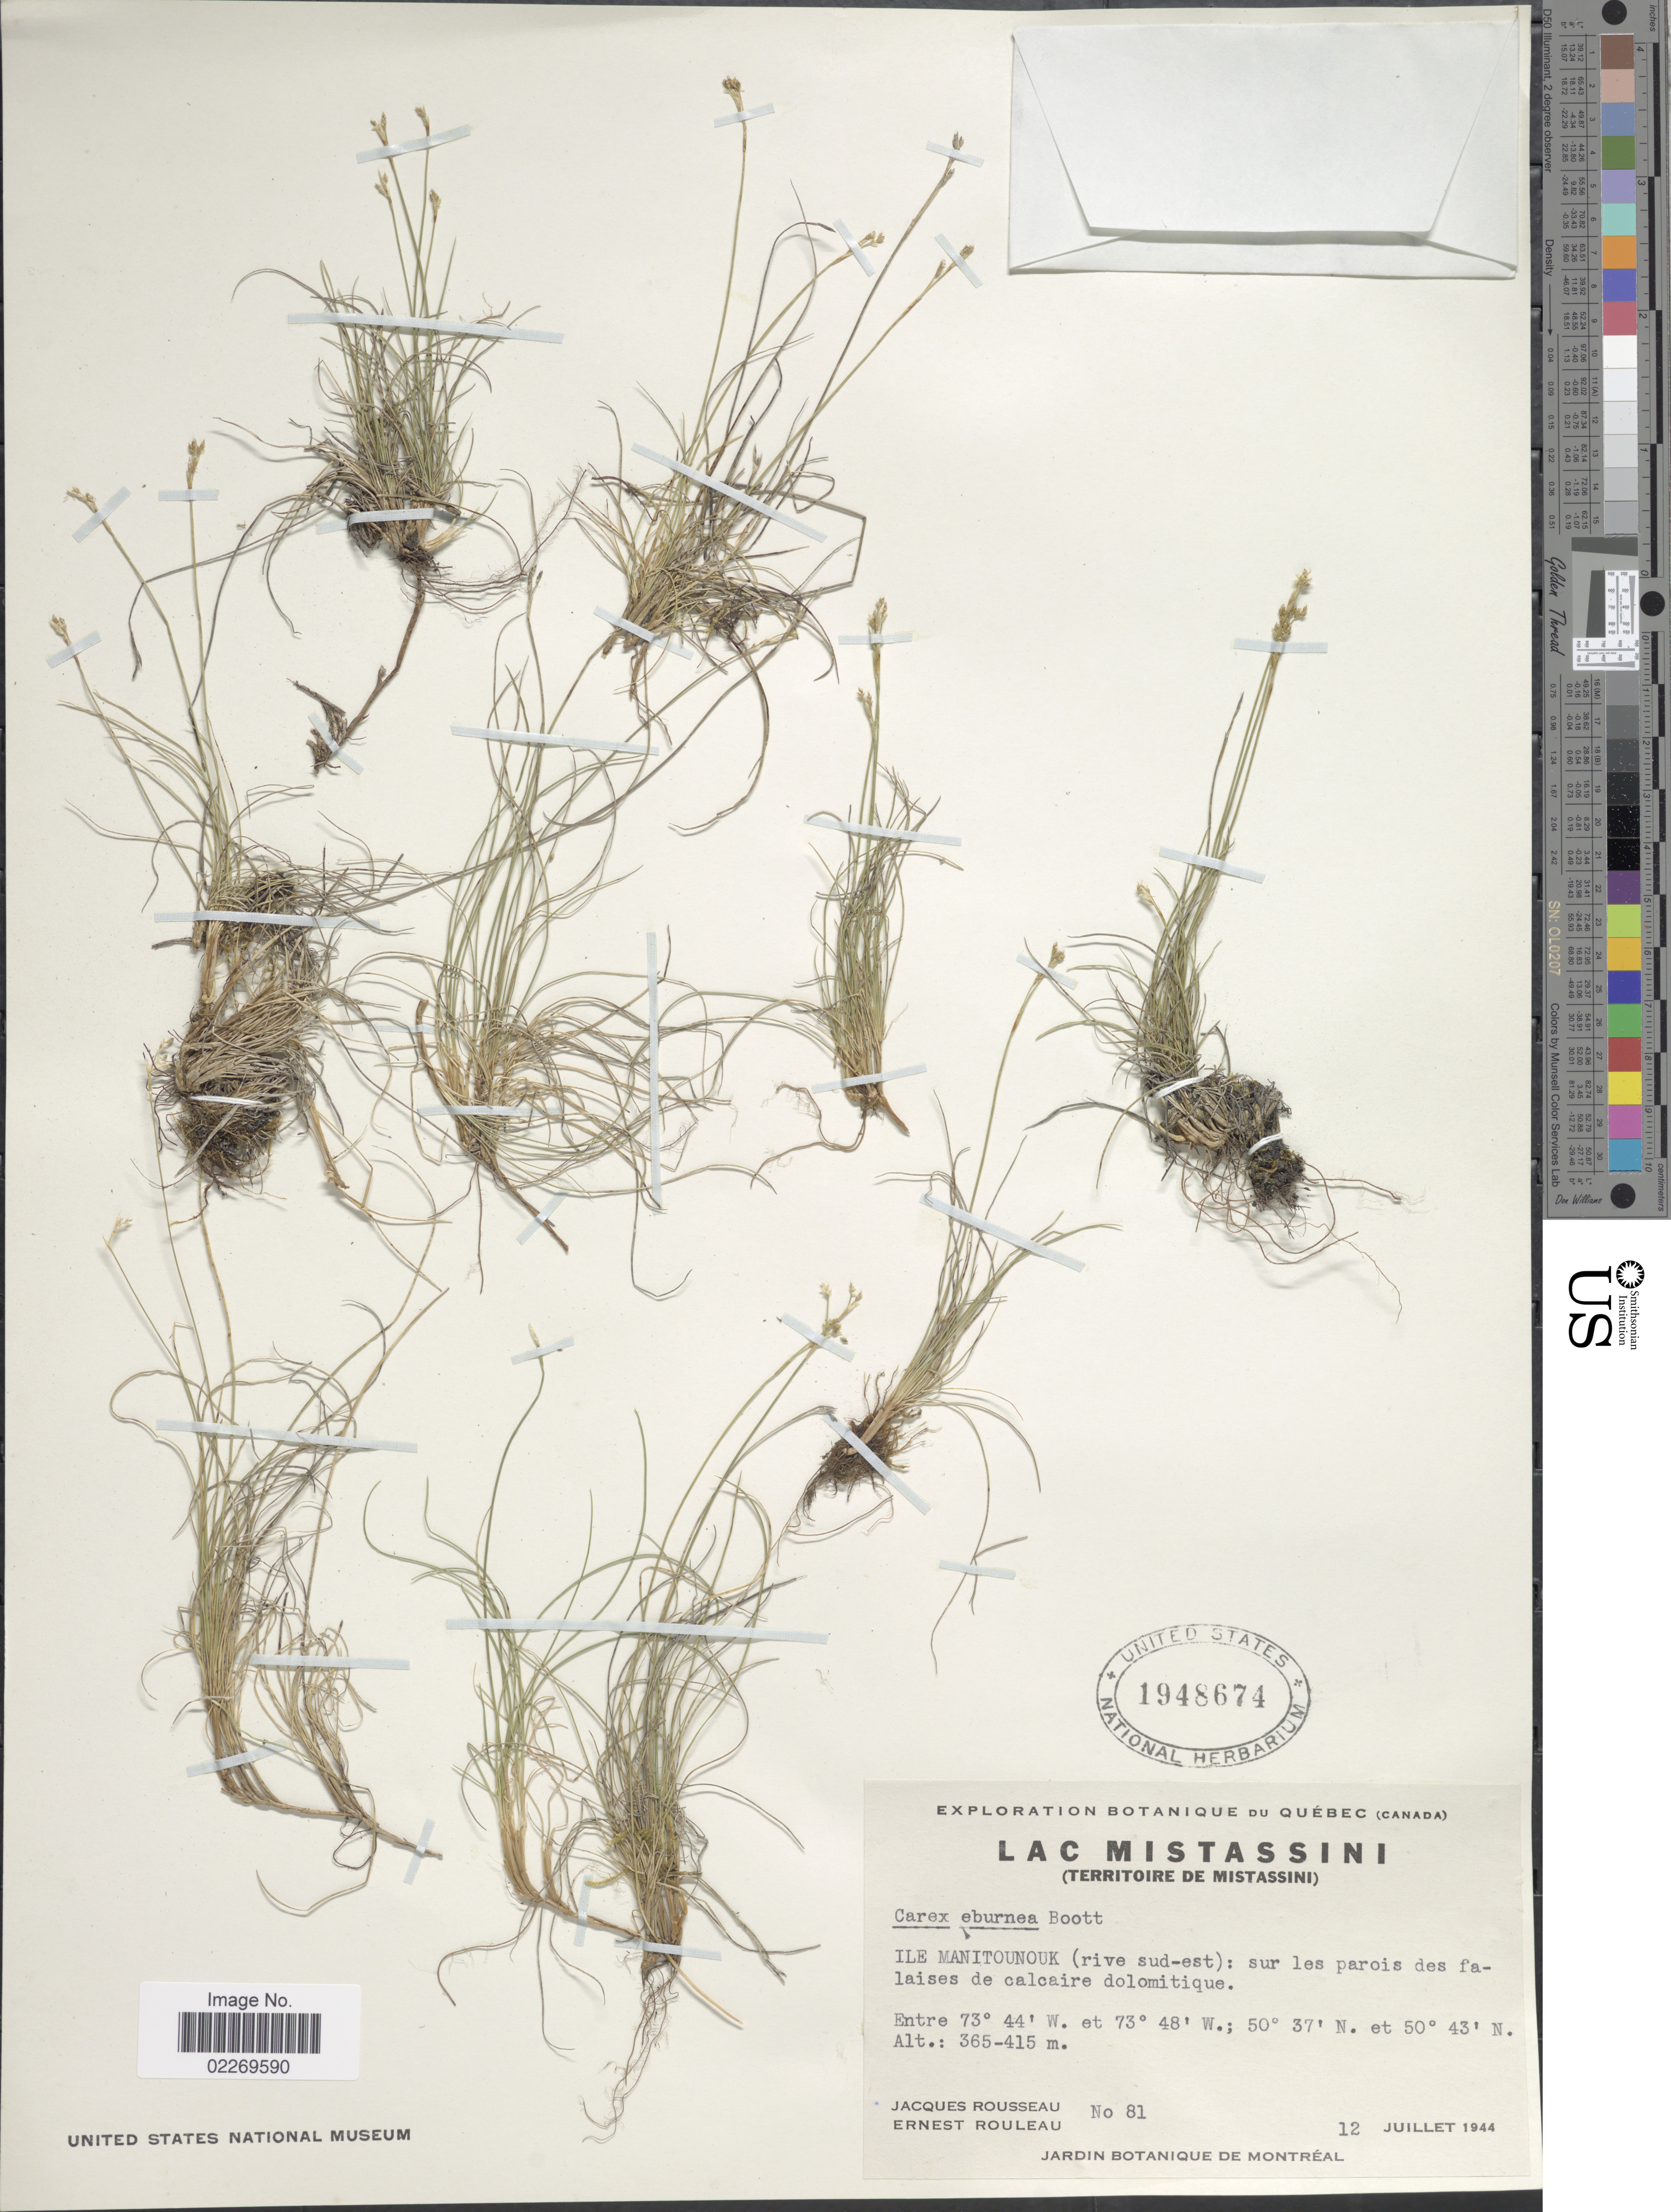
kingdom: Plantae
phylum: Tracheophyta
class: Liliopsida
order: Poales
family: Cyperaceae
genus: Carex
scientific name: Carex eburnea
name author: Boott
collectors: J. Rousseau & J. Rouleau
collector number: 81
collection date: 1944-07-12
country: Canada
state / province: Quebec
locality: Lac Mistassini (Territoire de Mistassini) Ile Manitounouk (rive sud-est): sur les parois des falaises de calcaire solimitique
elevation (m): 365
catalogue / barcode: US 1948674